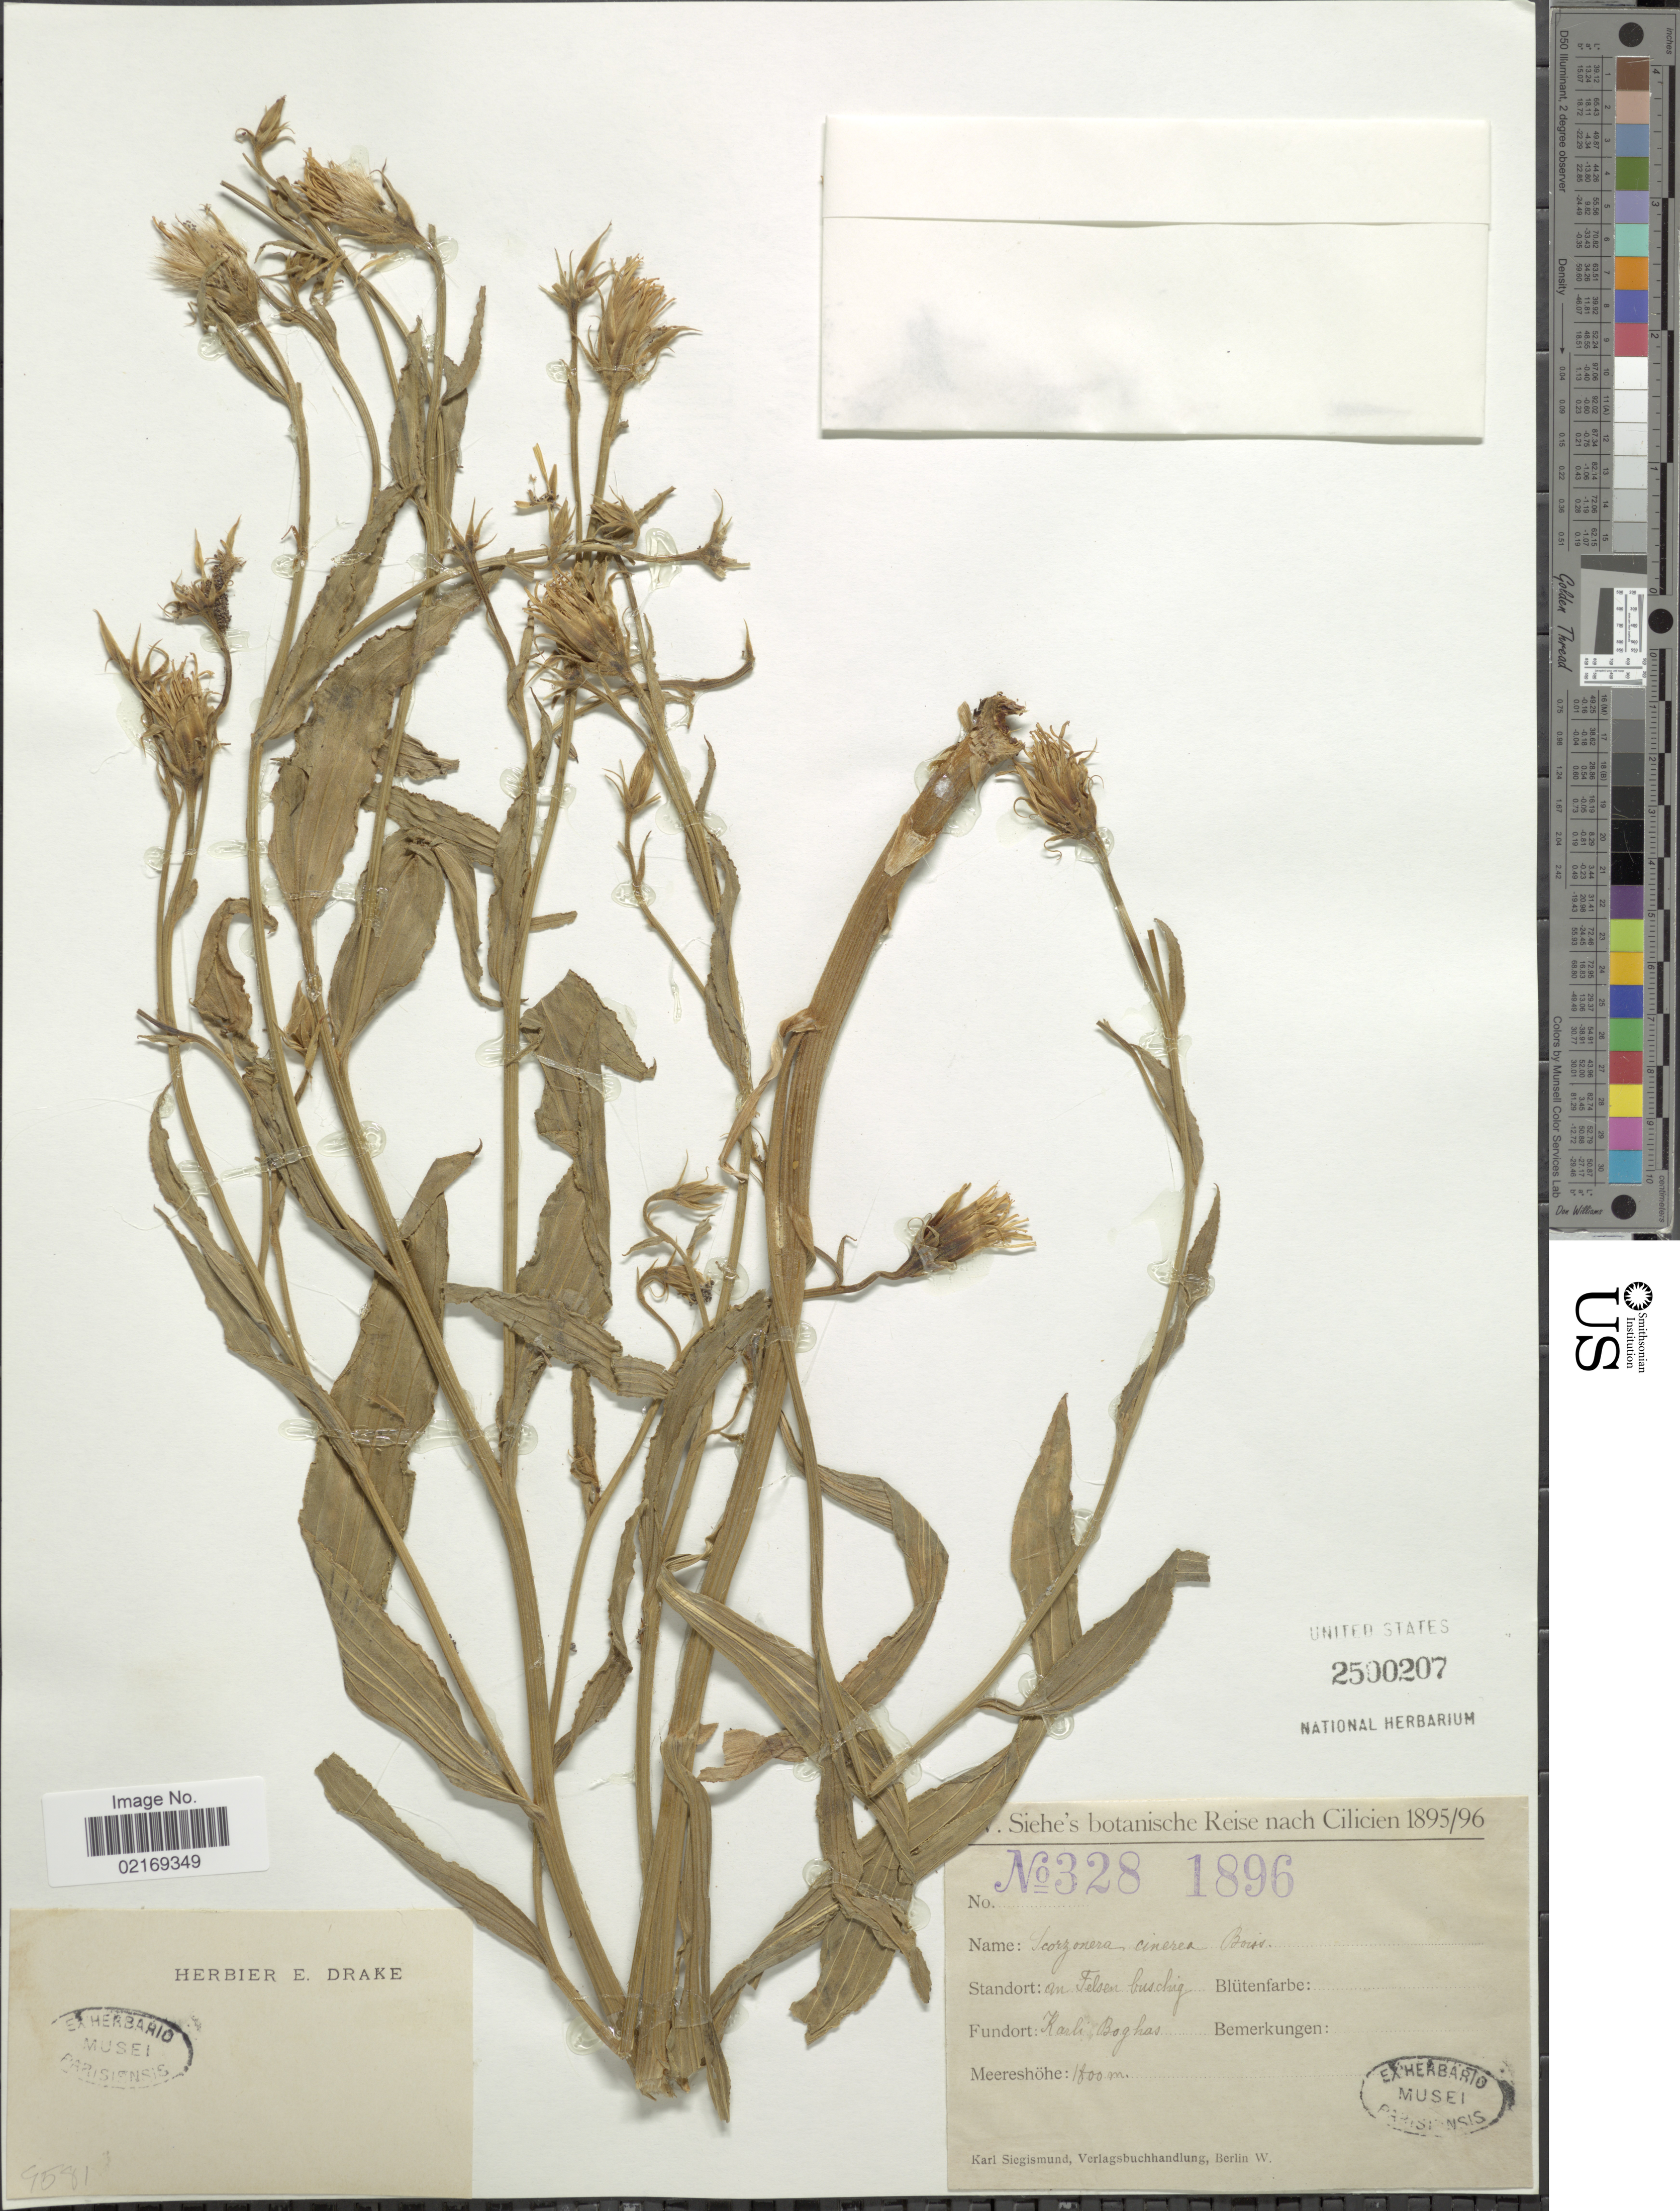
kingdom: Plantae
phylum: Tracheophyta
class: Magnoliopsida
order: Asterales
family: Asteraceae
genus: Scorzonera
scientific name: Scorzonera cinerea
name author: Boiss.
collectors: W. Siehe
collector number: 328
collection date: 1896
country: Turkey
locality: Cilicien, Standort: an Felsen buschig, Fundort: Karli, Boghas. [interpreted]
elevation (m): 1600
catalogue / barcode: US 2500207